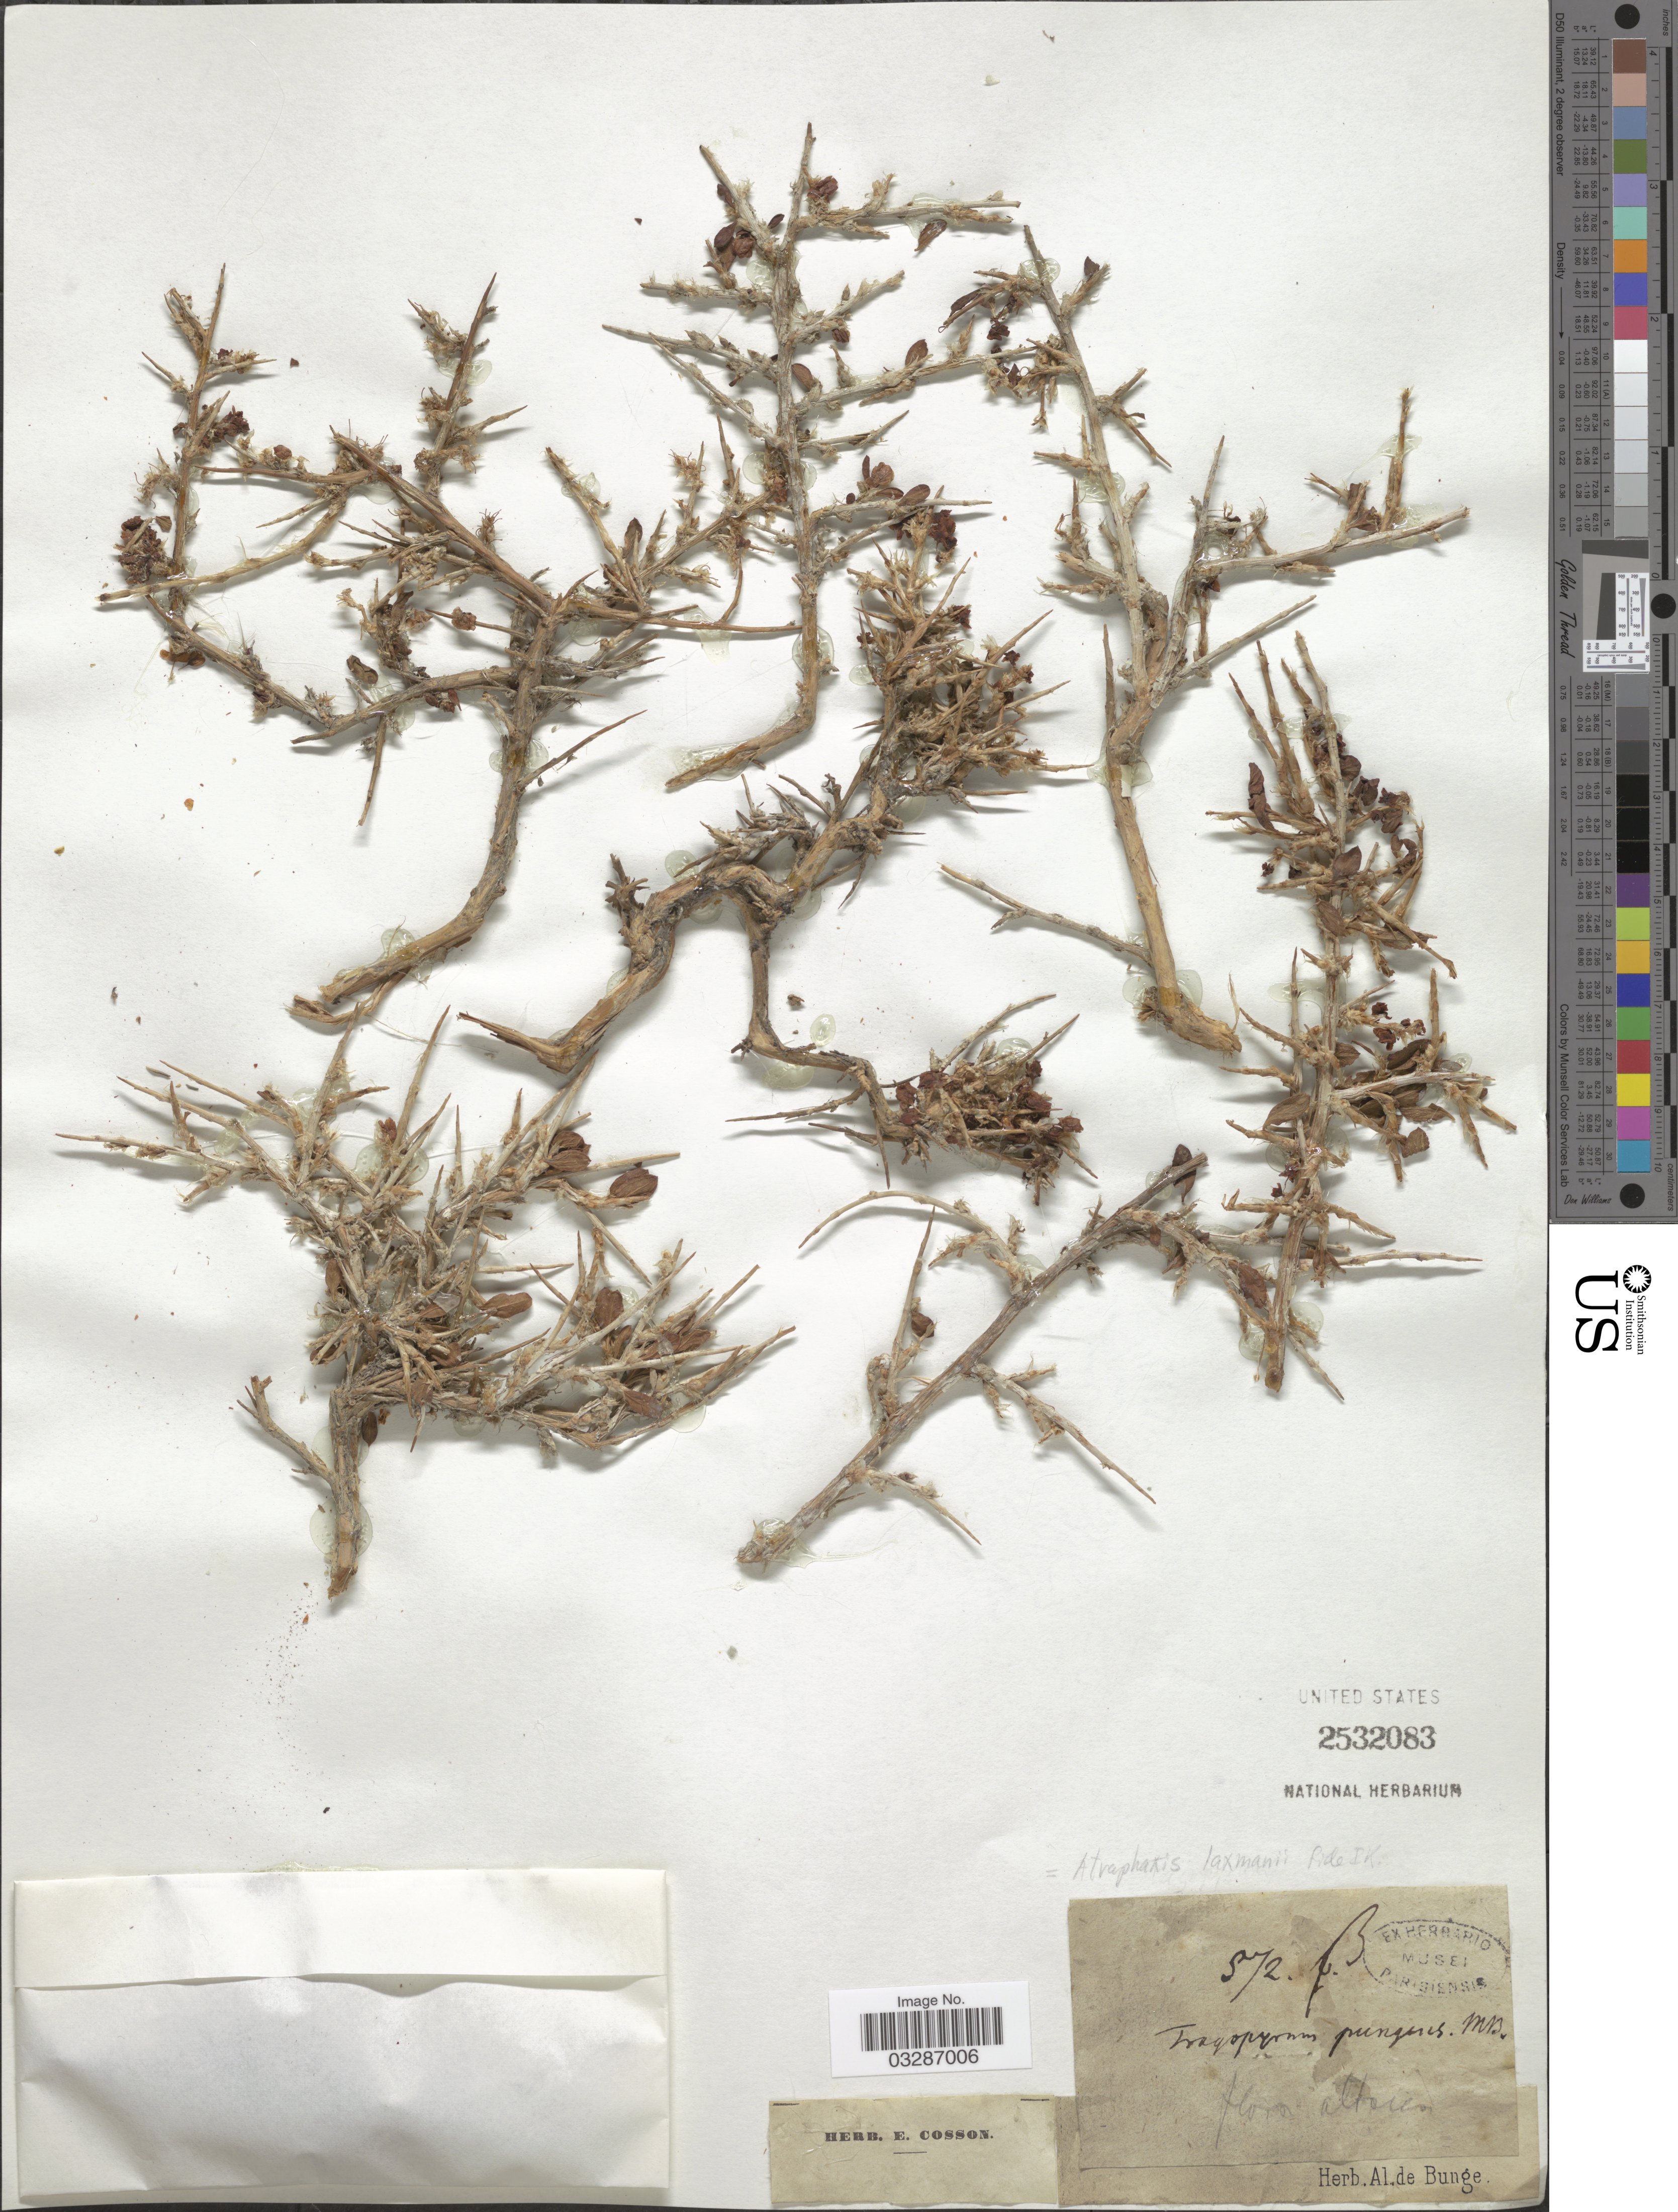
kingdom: Plantae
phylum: Tracheophyta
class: Magnoliopsida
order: Caryophyllales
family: Polygonaceae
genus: Atraphaxis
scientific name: Atraphaxis pungens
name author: (M. Bieb.) Jaub. & Spach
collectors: ex herb. Bunge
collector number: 872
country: Russian Federation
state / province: Altai Republic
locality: Altaica.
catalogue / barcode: US 2532083